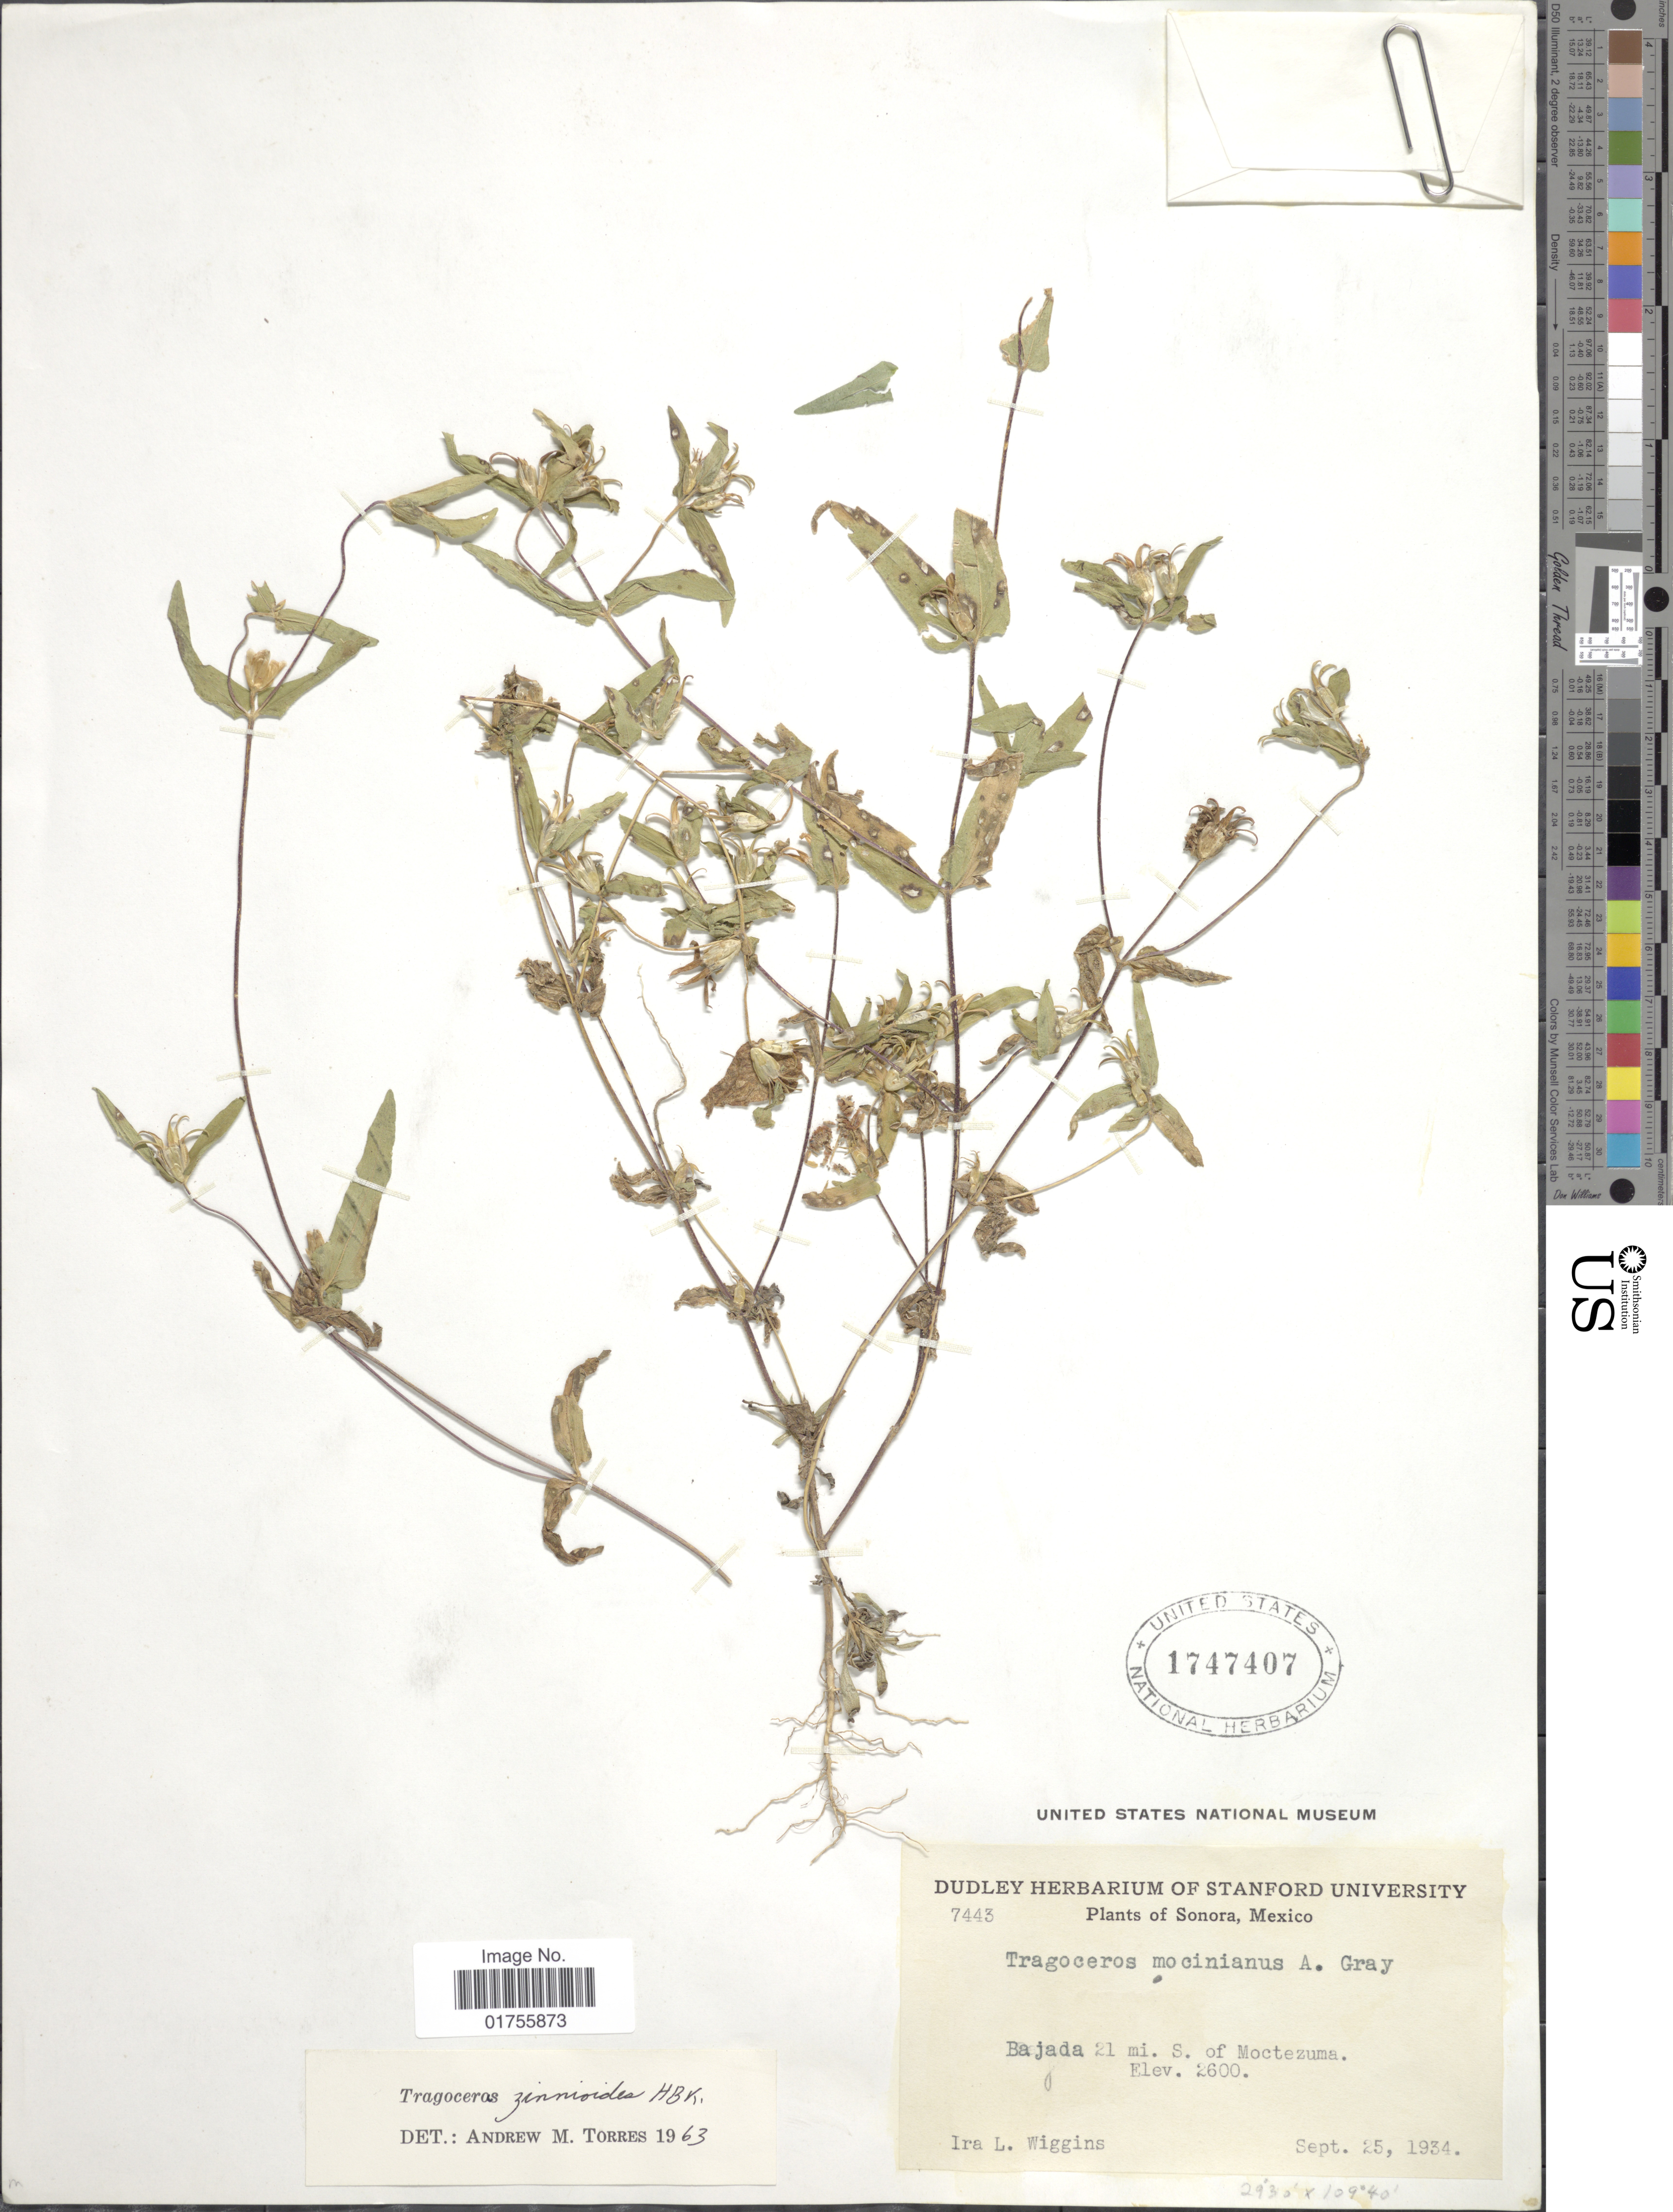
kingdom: Plantae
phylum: Tracheophyta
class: Magnoliopsida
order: Asterales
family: Asteraceae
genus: Tragoceros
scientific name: Tragoceros zinnioides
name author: Kunth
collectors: I. L. Wiggins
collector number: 7443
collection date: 1934-09-25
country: Mexico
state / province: Sonora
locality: Bajada 21 mi. S of Moctezuma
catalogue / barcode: US 1747407